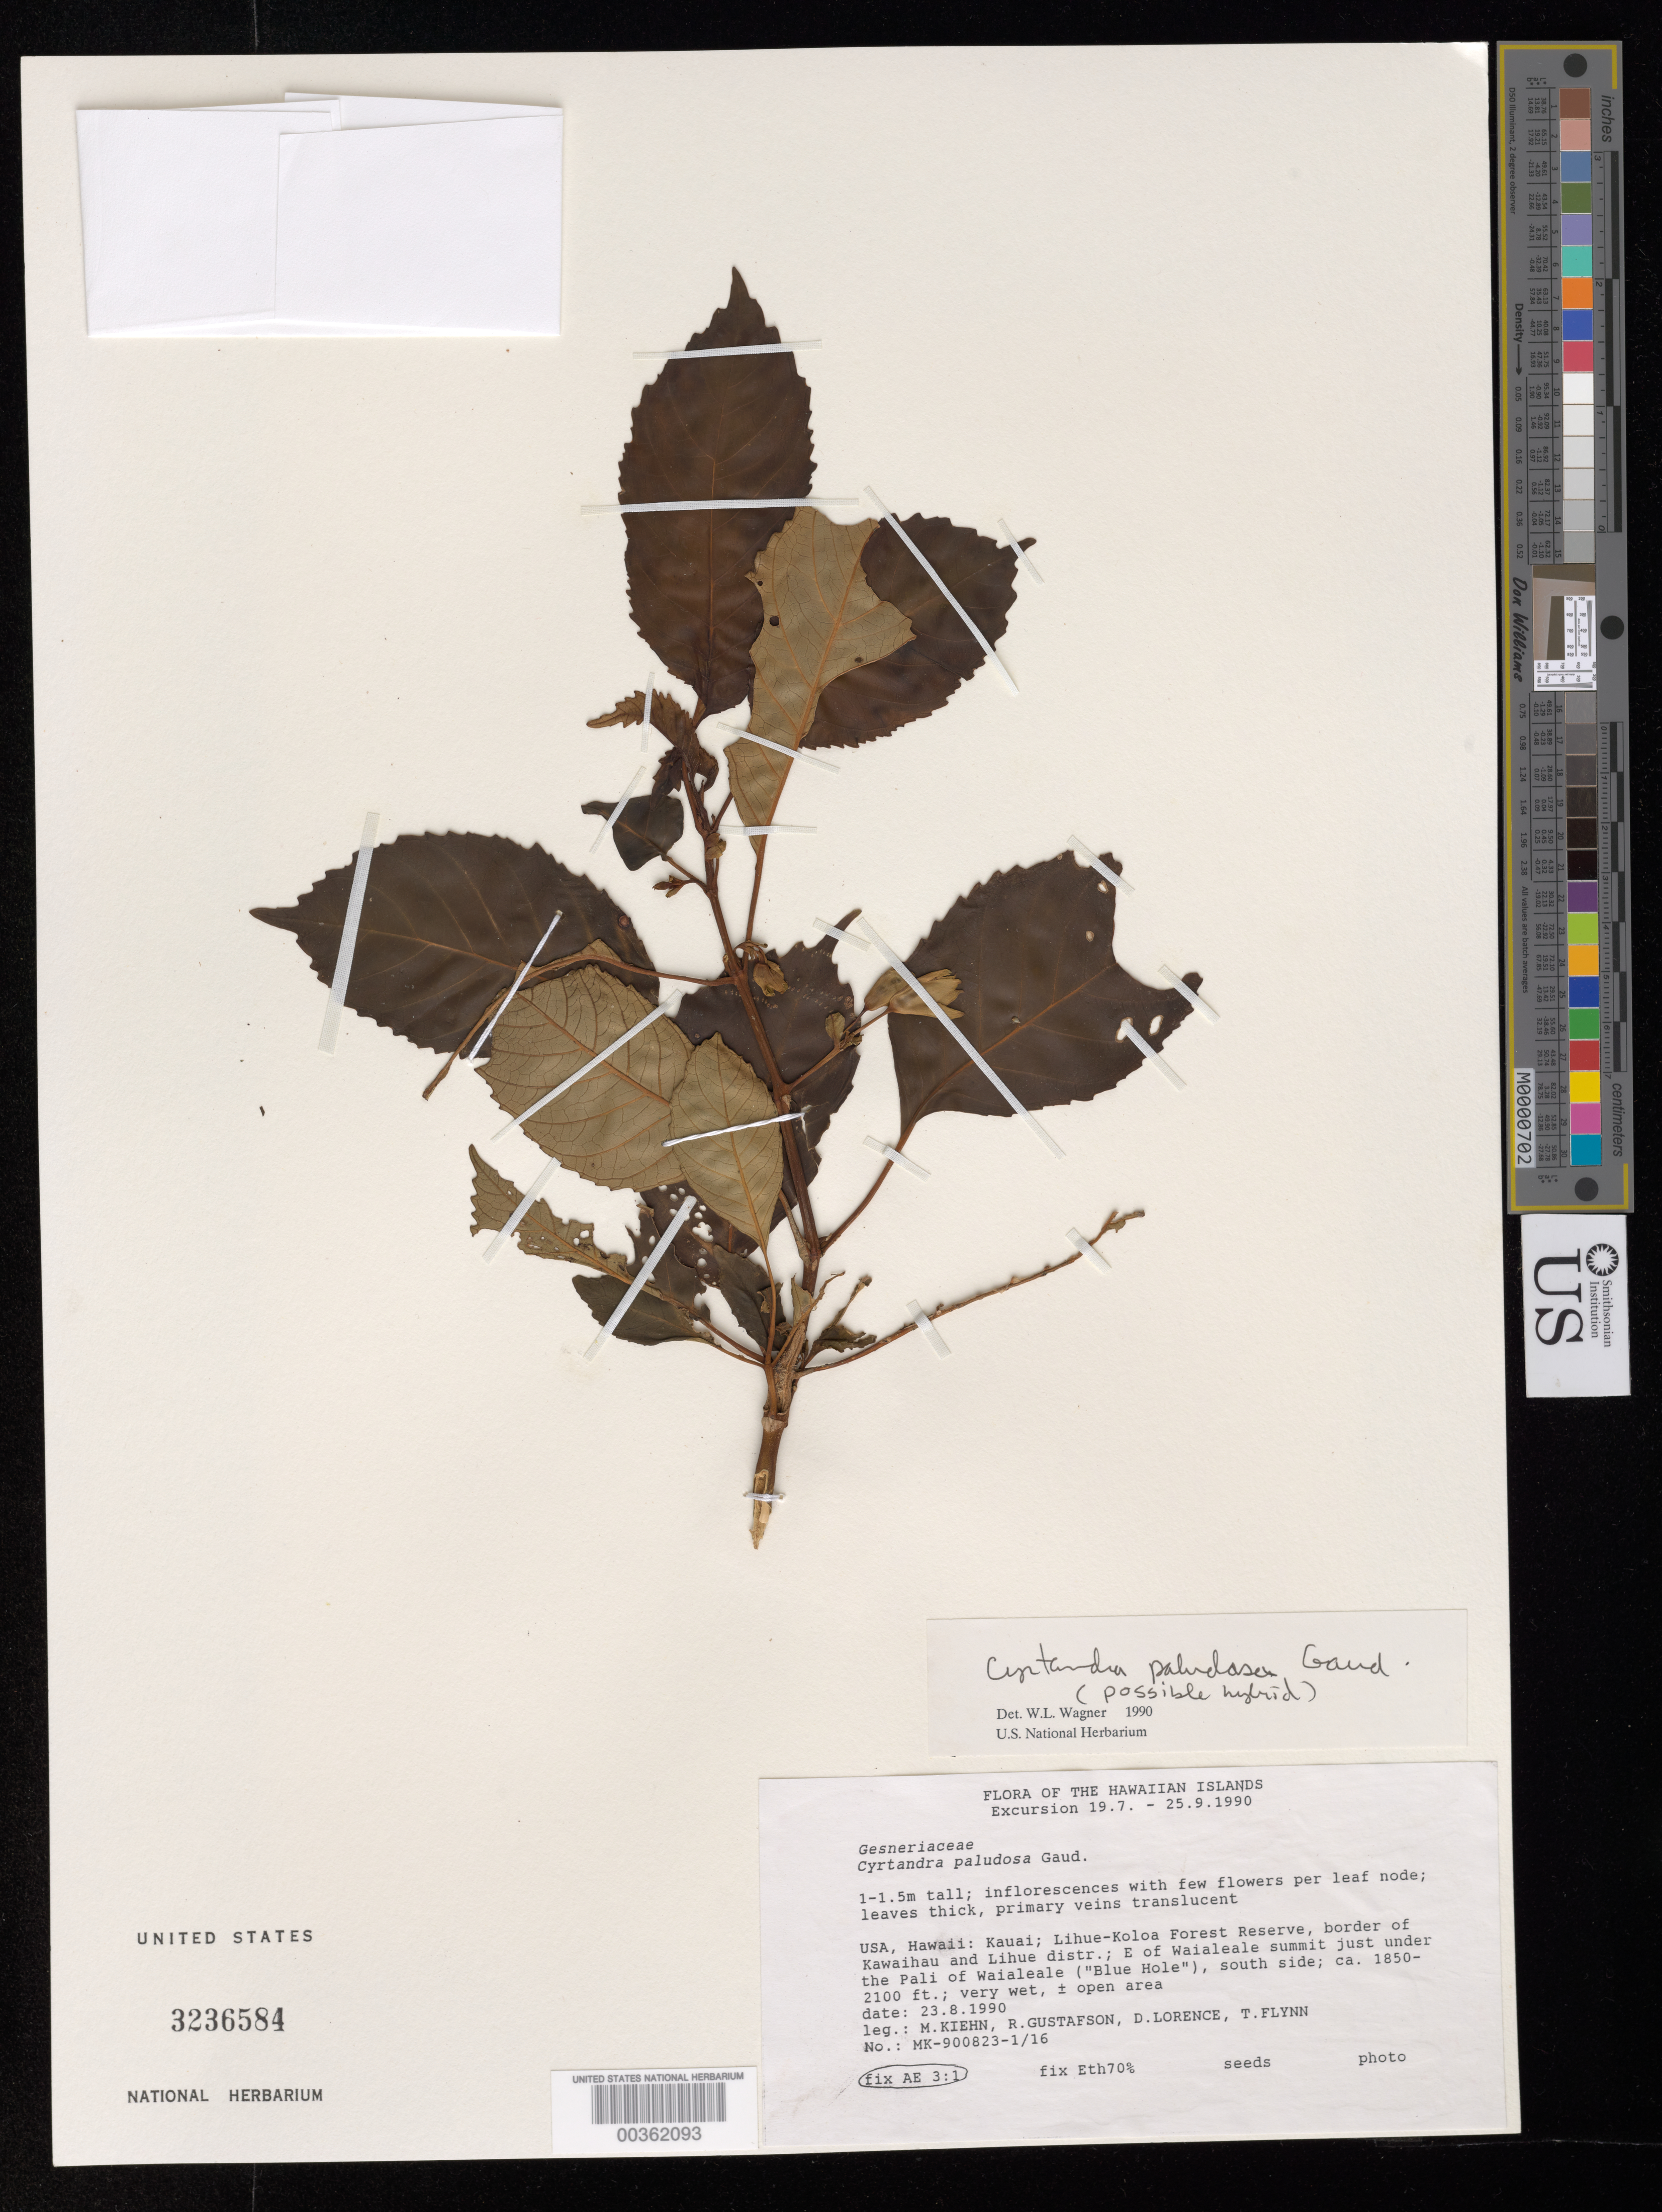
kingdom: Plantae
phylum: Tracheophyta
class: Magnoliopsida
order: Lamiales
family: Gesneriaceae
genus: Cyrtandra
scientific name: Cyrtandra paludosa var. paludosa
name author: Gaudich.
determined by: Wagner, W. L., (BOT), Smithsonian Institution - National Museum of Natural History (UNITED STATES)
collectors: M. Kiehn, R. Gustafson, D. Lorence & T. W. Flynn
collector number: MK- 900823 -1/16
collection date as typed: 23 Aug 1990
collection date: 1990-08-23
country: United States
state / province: Hawaii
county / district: Kauai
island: Kaua'i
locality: Kauai co., Lihue-Koloa forest reserve, border of Kawaihau and Lihue distr.; E of Waialeale summit just under pali of Waialeale, S side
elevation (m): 564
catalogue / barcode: US 3236584